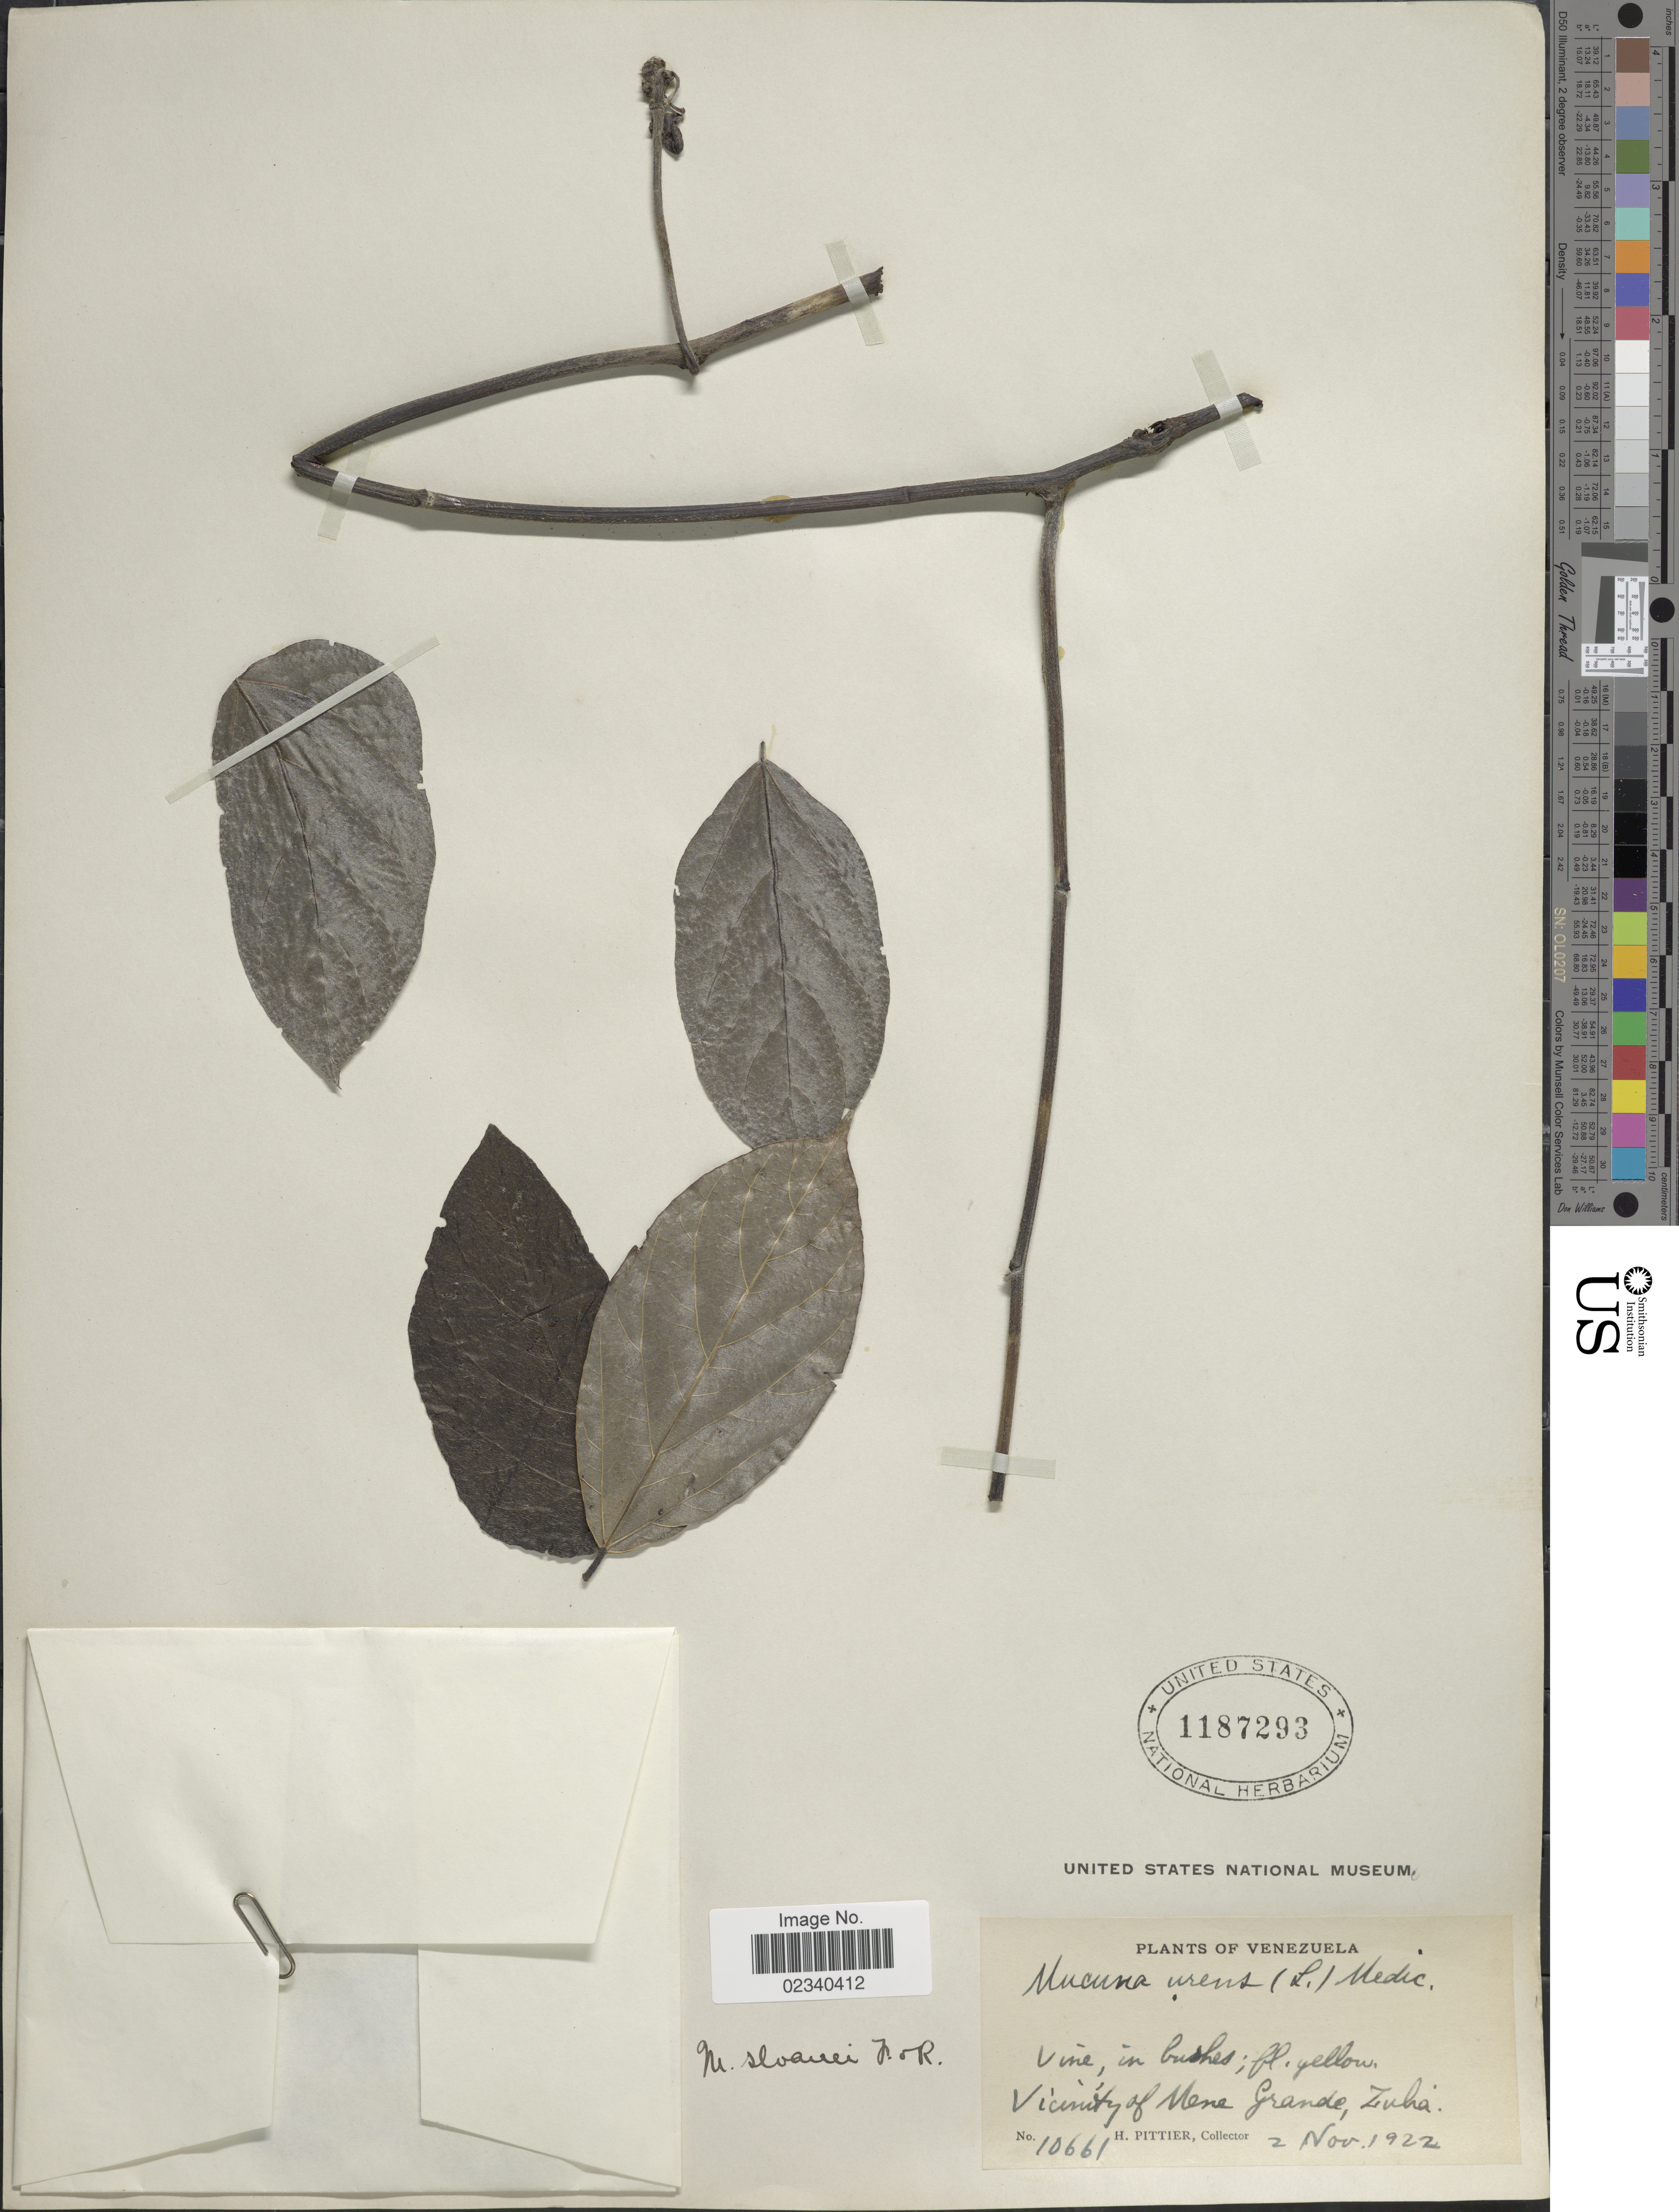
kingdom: Plantae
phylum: Tracheophyta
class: Magnoliopsida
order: Fabales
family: Fabaceae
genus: Mucuna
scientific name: Mucuna sloanei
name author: Fawc. & Rendle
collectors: H. F. Pittier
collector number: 10661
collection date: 1922-11-02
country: Venezuela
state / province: Zulia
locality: Vicinity of Mene Grande, Zulia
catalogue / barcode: US 1187293